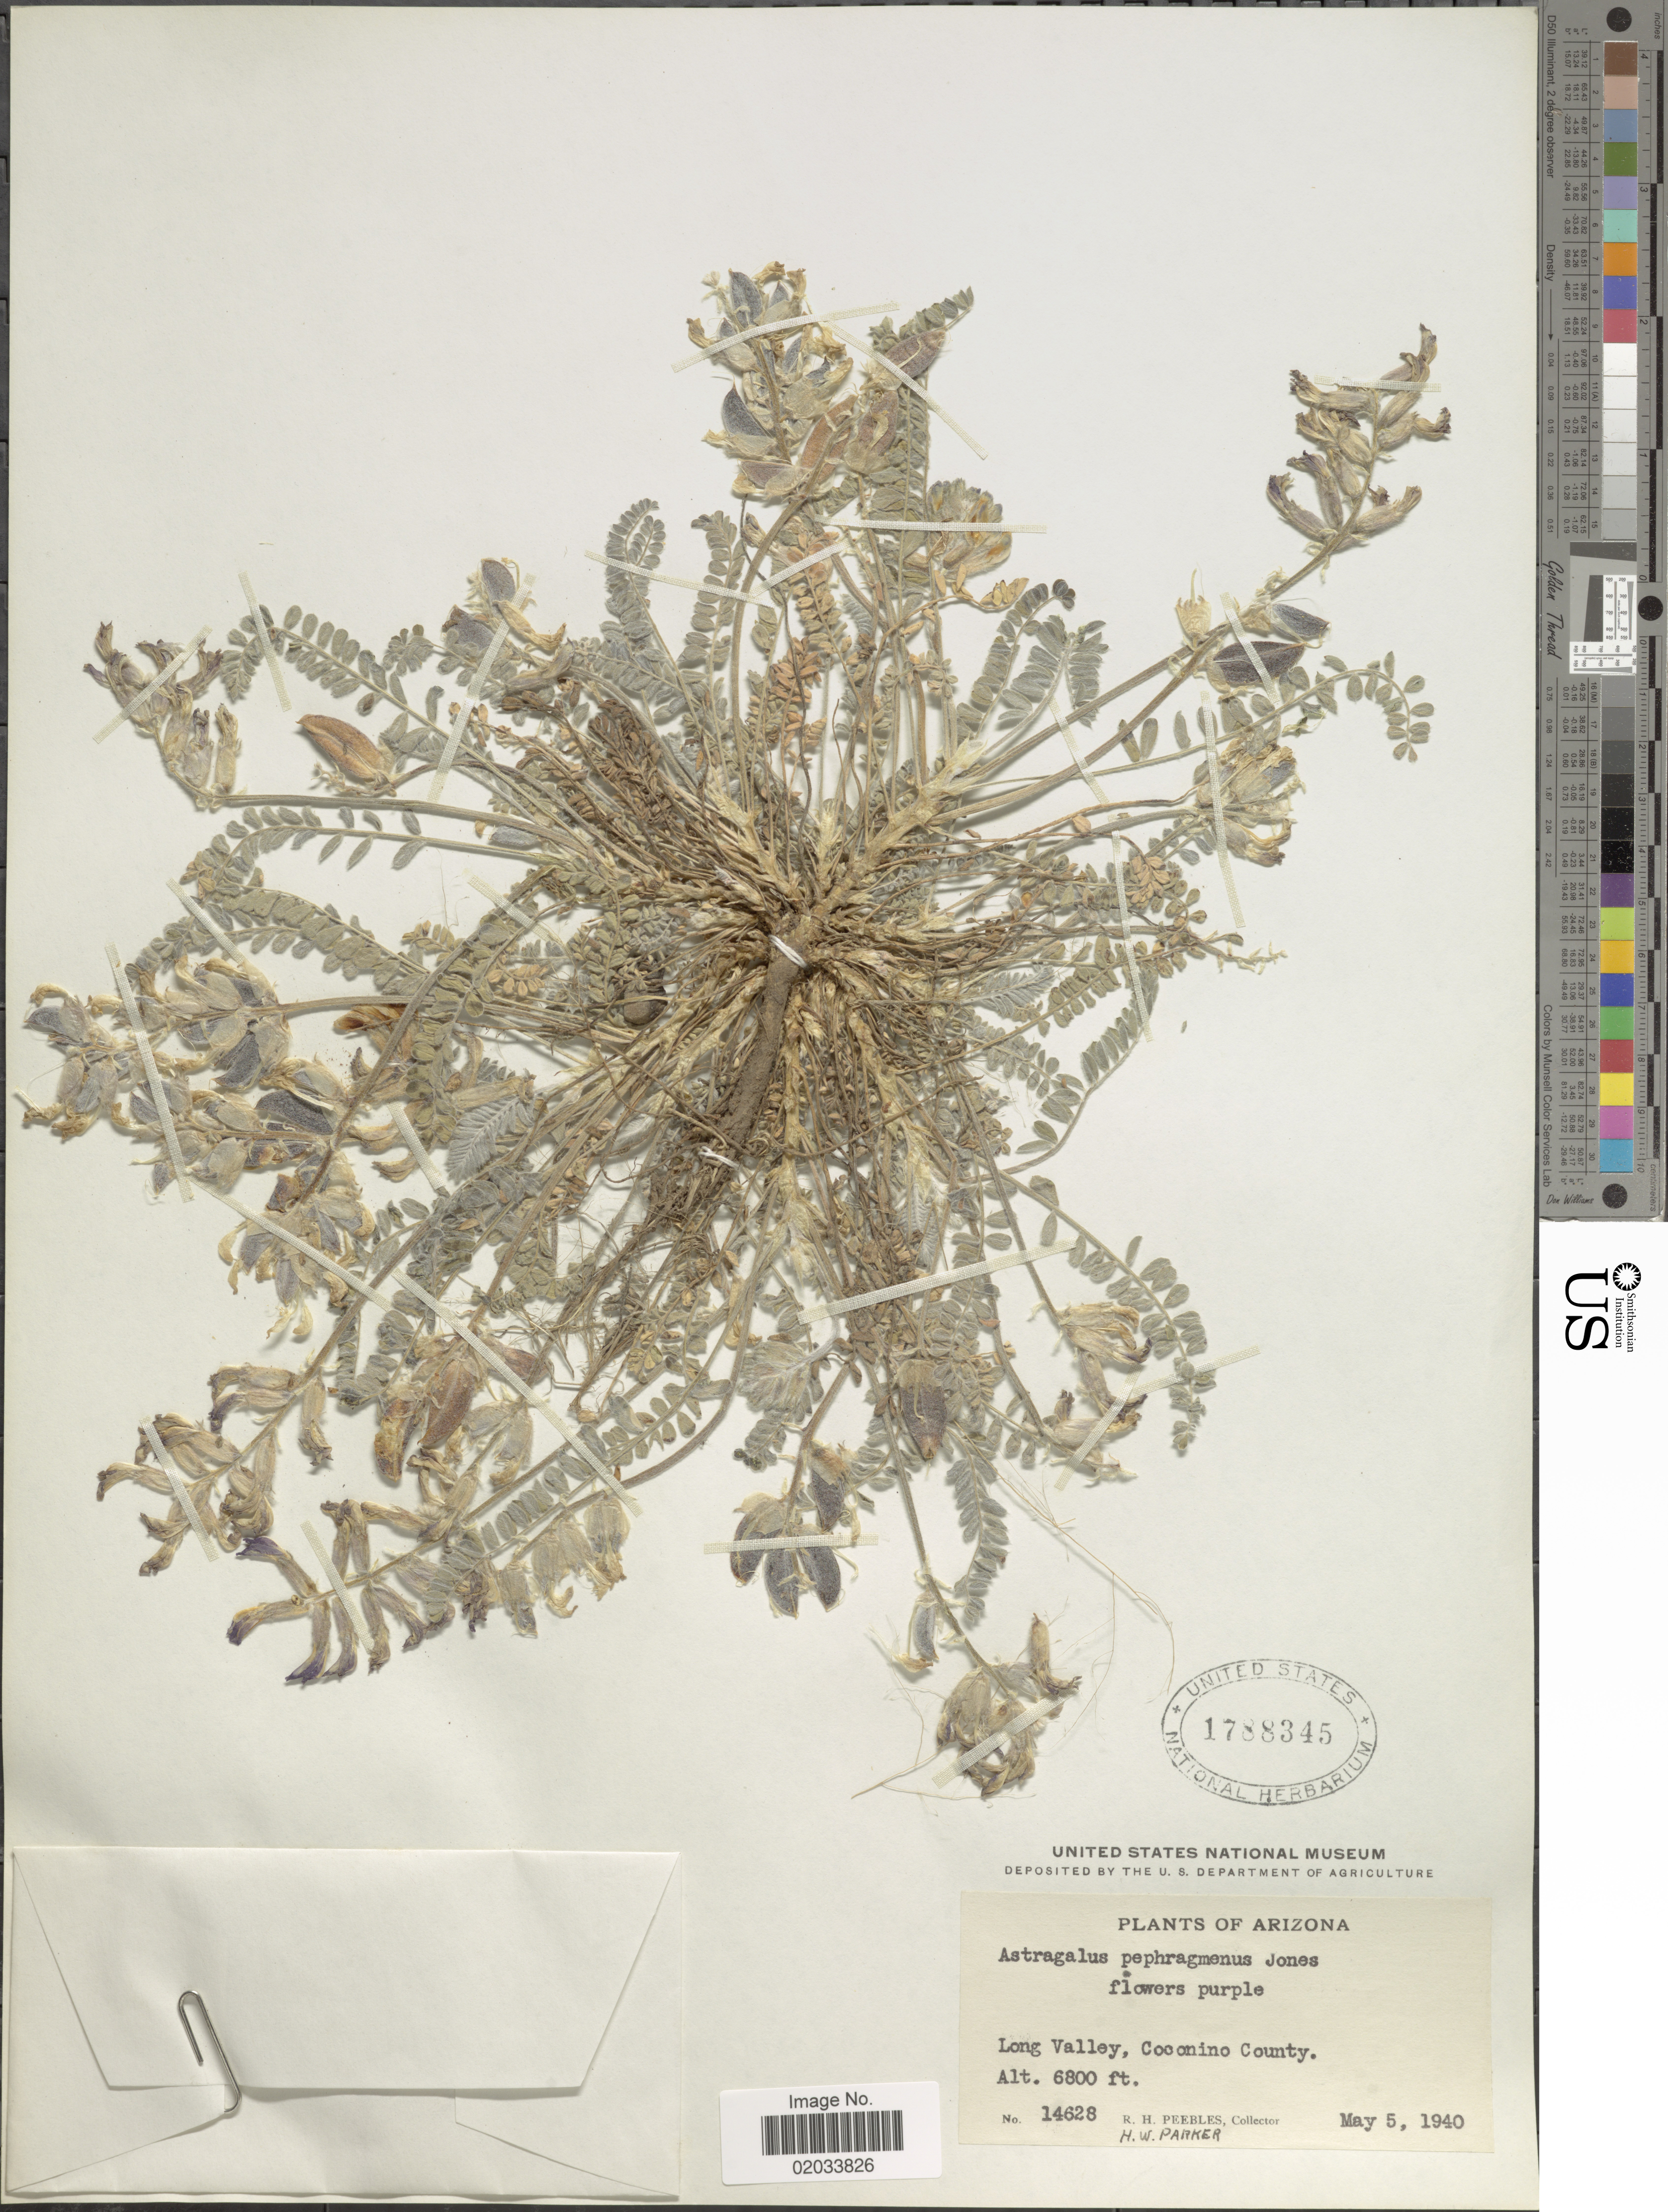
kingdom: Plantae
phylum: Tracheophyta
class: Magnoliopsida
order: Fabales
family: Fabaceae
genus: Astragalus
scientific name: Astragalus pephragmenus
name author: M.E. Jones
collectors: R. H. Peebles & H. M. Parker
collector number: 14628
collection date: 1940-05-05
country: United States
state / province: Arizona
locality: Long Valley, Coconino County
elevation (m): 2073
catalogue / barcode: US 1788345